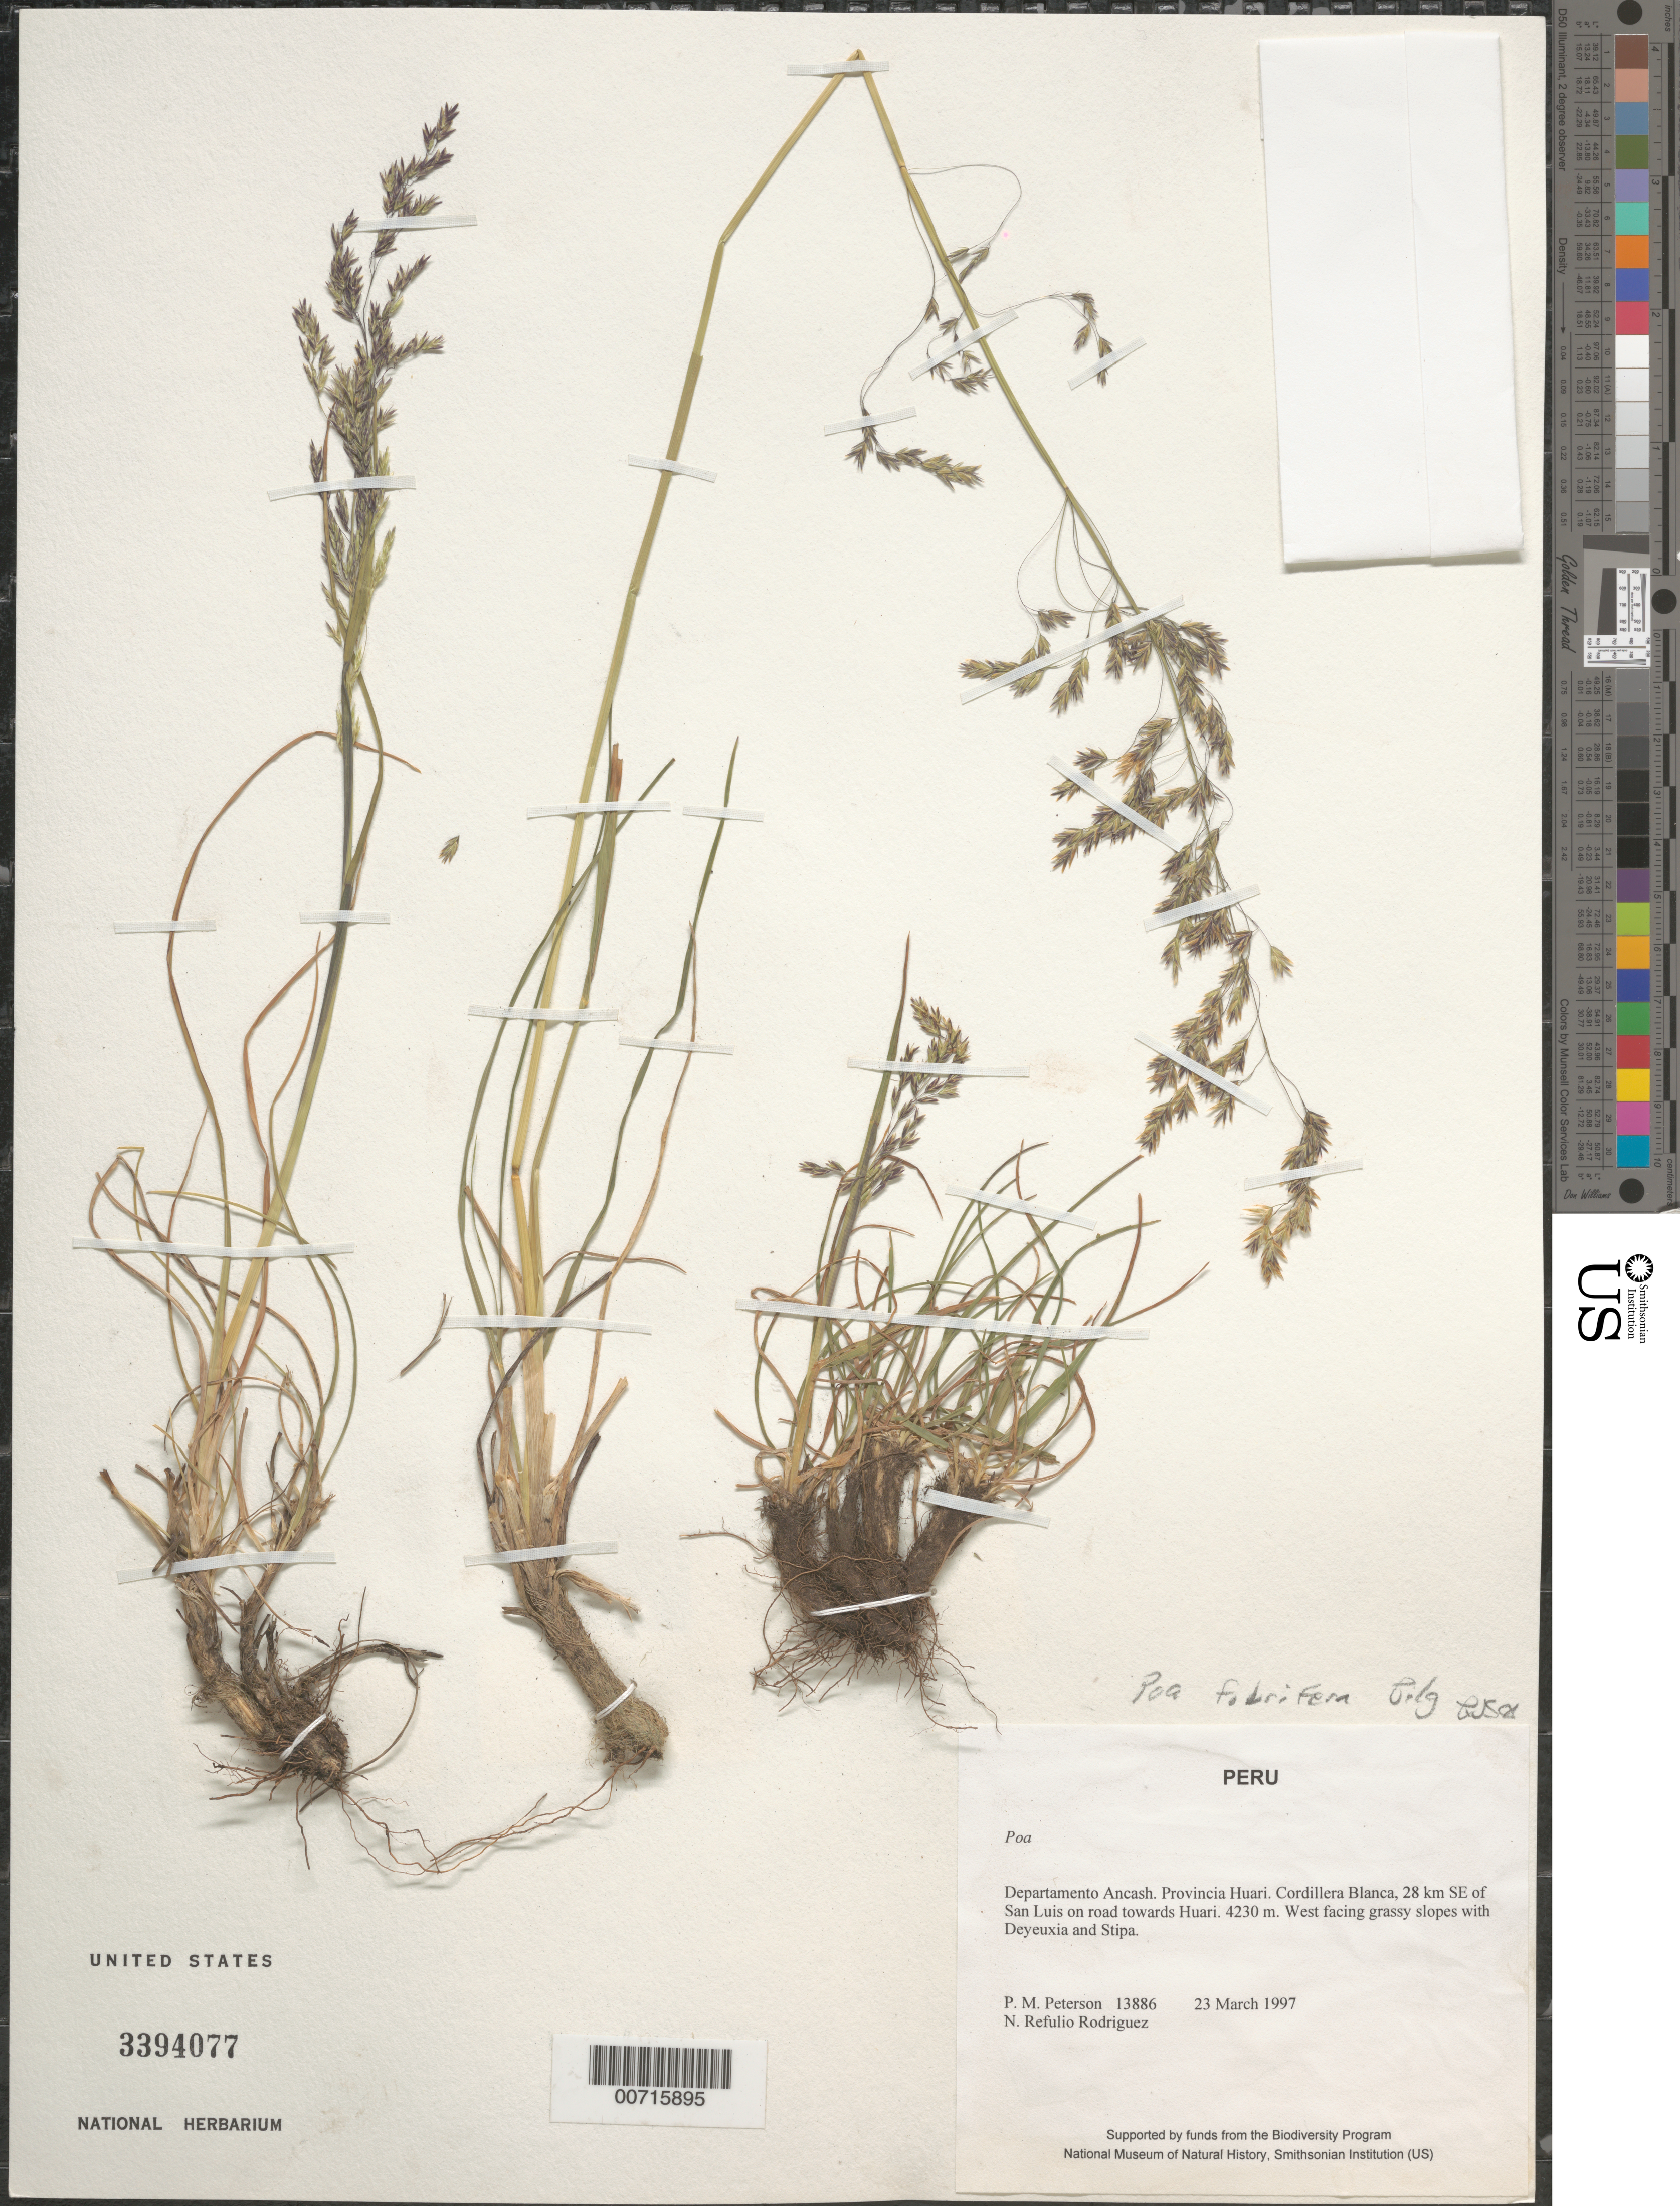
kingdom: Plantae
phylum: Tracheophyta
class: Liliopsida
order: Poales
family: Poaceae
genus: Poa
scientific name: Poa fibrifera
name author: Pilg.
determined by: Soreng, Robert J., Research Associate (BOT), Smithsonian Institution - National Museum of Natural History (UNITED STATES)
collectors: P. M. Peterson & N. Refulio-Rodríguez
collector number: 13886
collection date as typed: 23 Mar 1997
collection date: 1997-03-23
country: Peru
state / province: Ancash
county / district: Huari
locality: Cordillera Blanca, 28 km SE of San Luis on road towards Huari.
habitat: West facing grassy slopes with Deyeuxia and Stipa.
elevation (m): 4230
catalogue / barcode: US 3394077